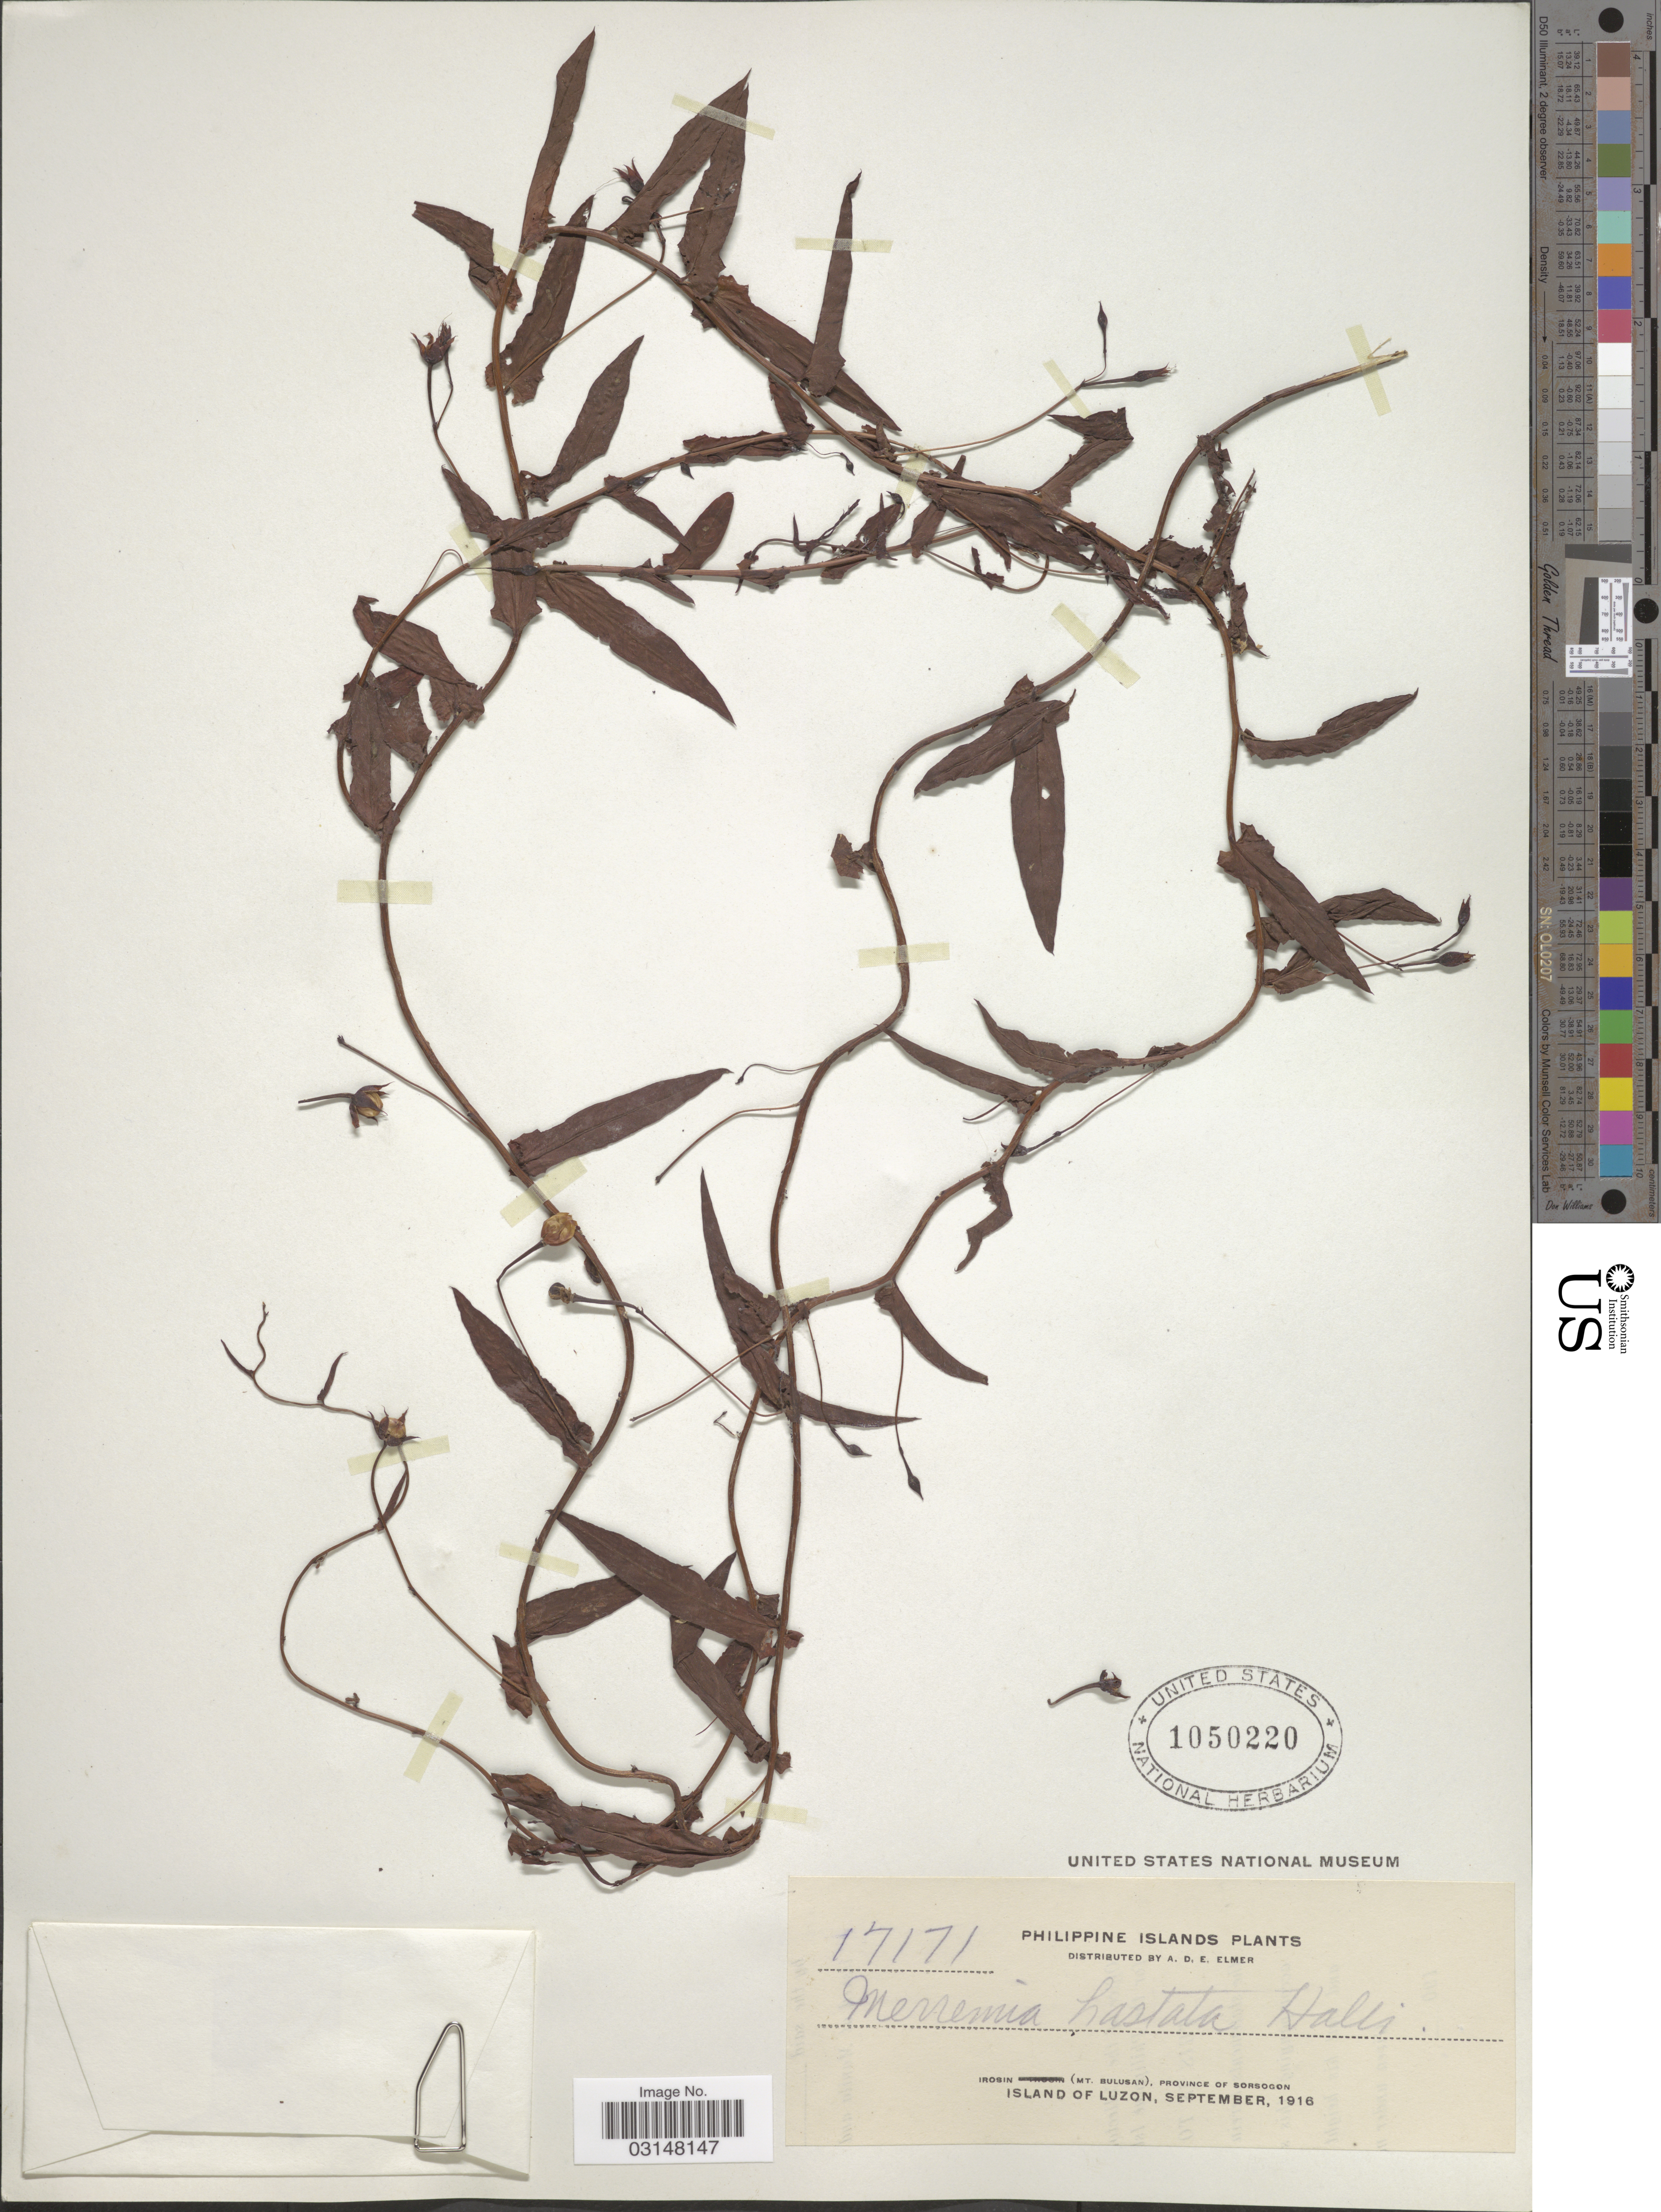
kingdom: Plantae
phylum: Tracheophyta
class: Magnoliopsida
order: Solanales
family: Convolvulaceae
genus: Xenostegia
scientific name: Xenostegia tridentata subsp. hastata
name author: (Ooststr.) Parmar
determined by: Strong, Mark T., (BOT), Smithsonian Institution - National Museum of Natural History (UNITED STATES)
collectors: A. D. E. Elmer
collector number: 17171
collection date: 1916-09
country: Philippines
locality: Irosin (Mt. Bulusan), Province of Sorsogon, Island of Luzon.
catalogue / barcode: US 1050220